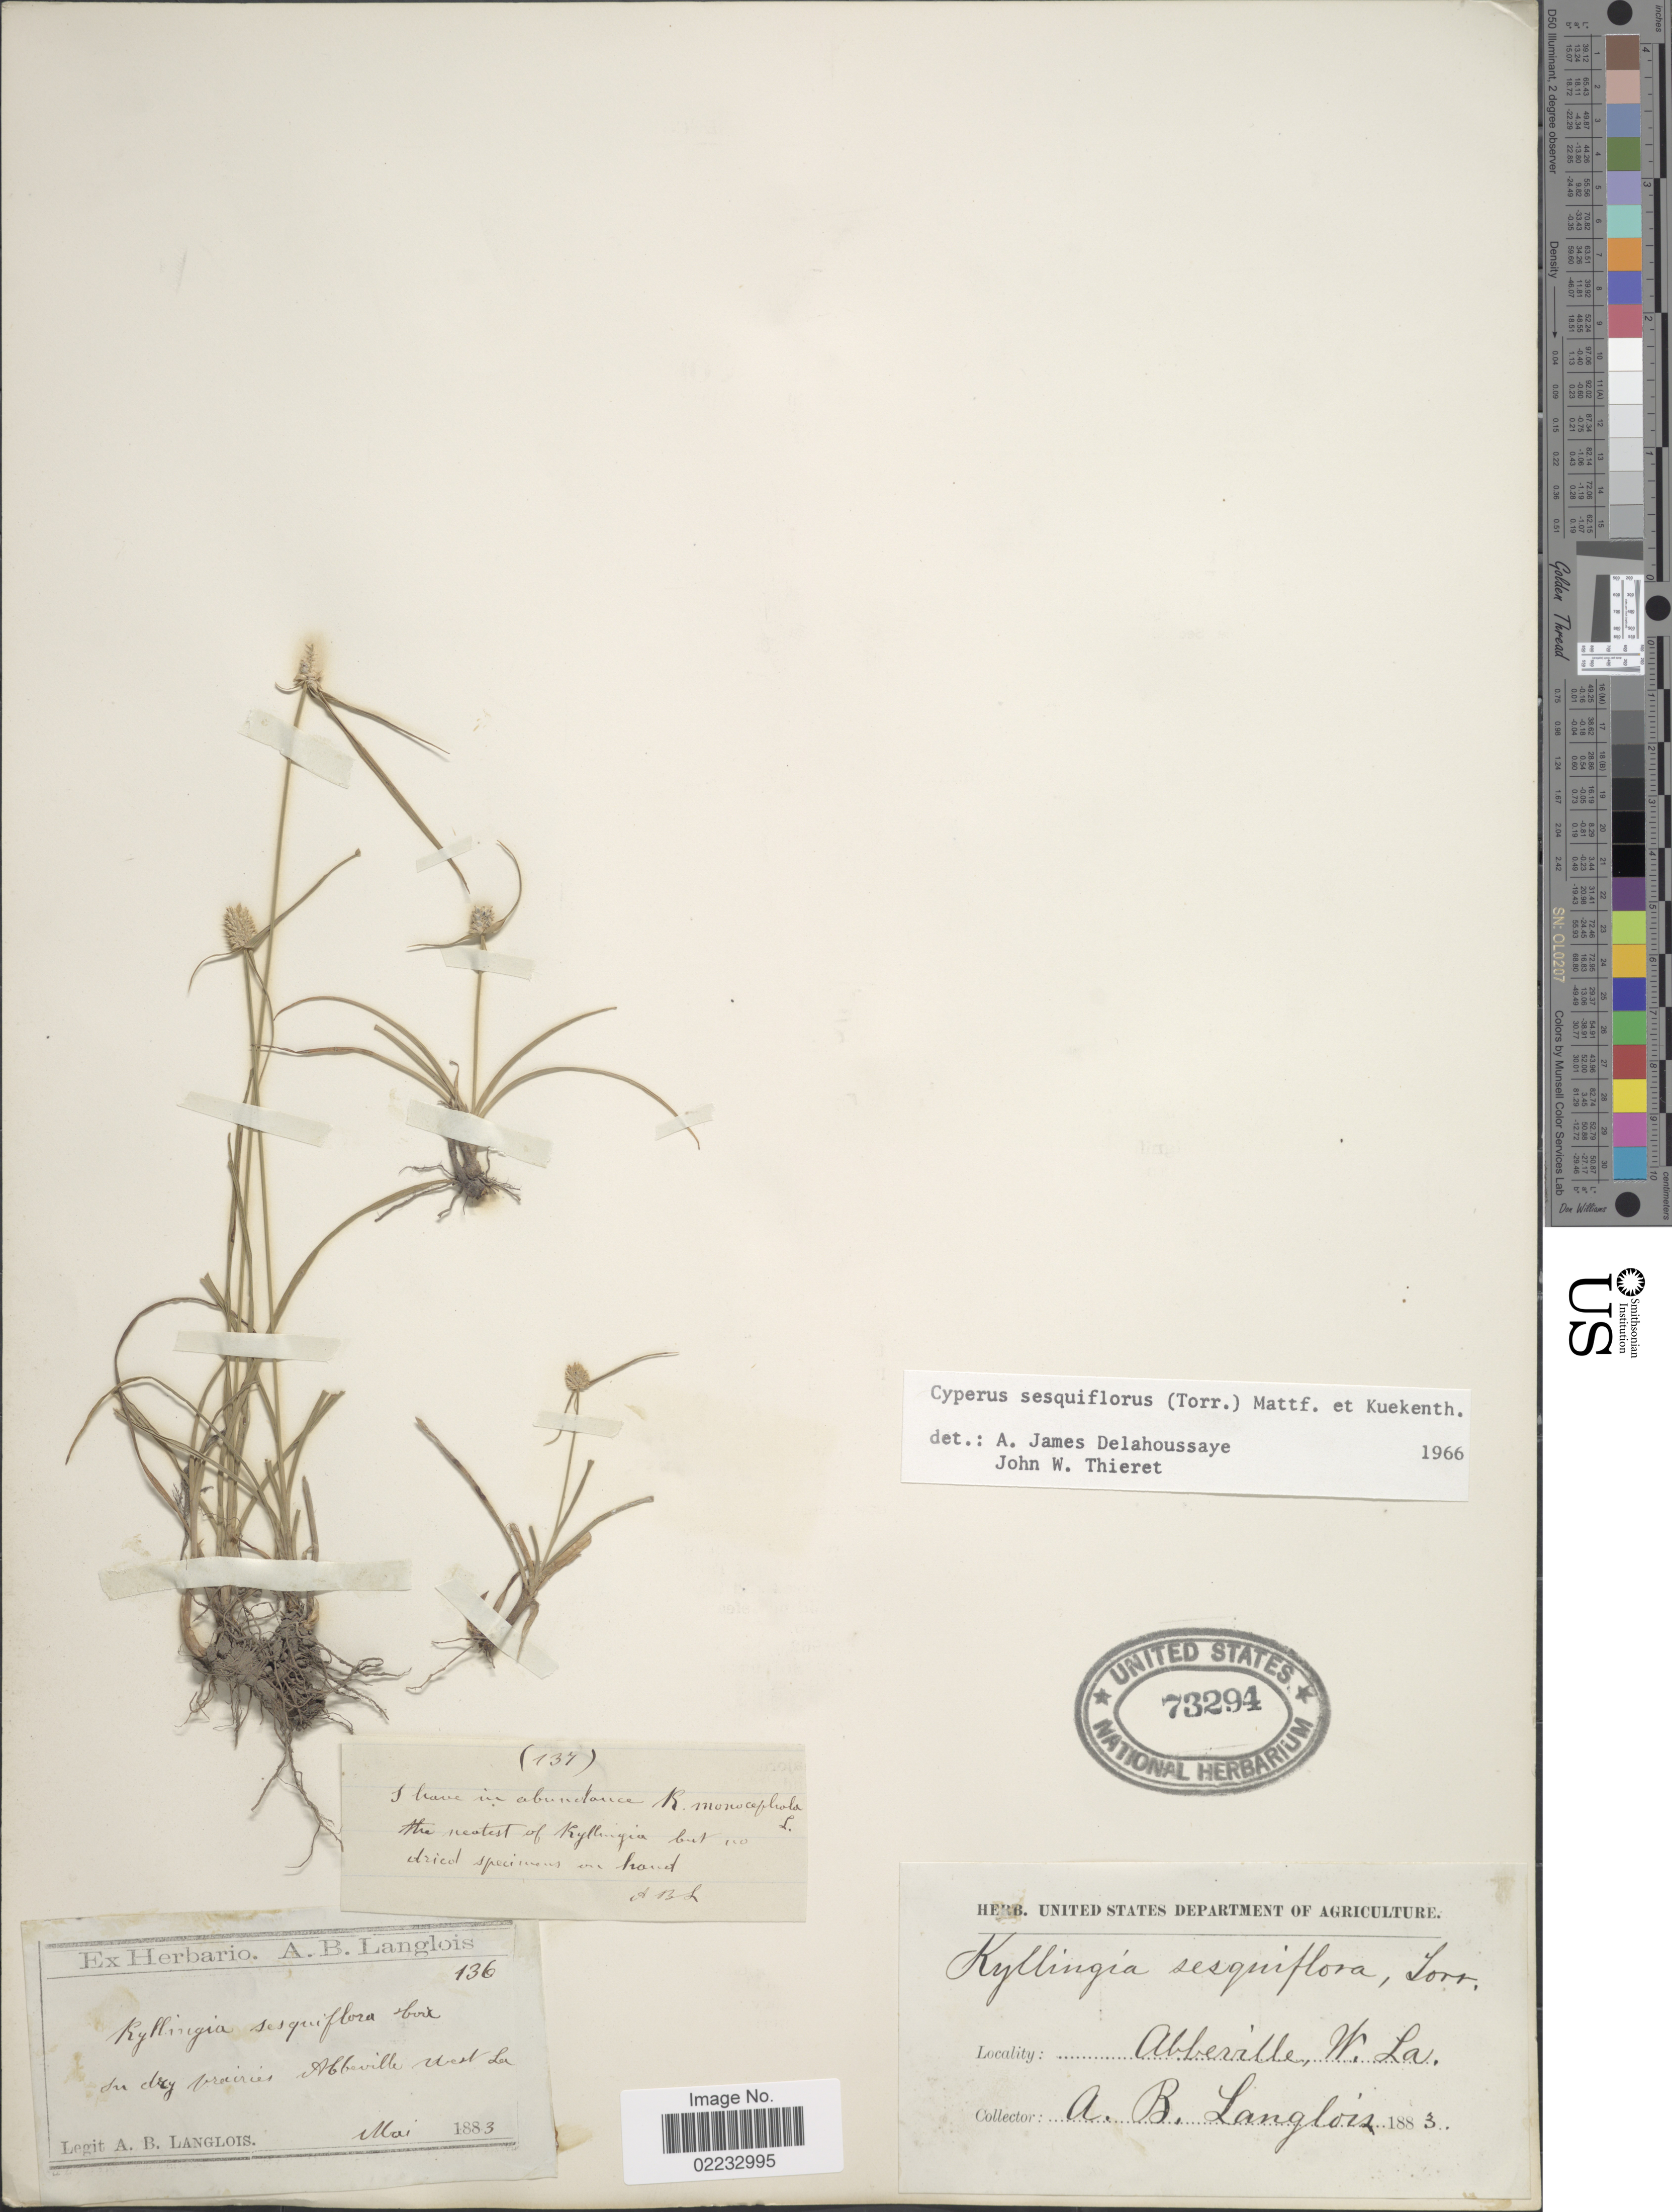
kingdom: Plantae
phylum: Tracheophyta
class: Liliopsida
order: Poales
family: Cyperaceae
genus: Cyperus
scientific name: Cyperus sesquiflorus subsp. sesquiflorus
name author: (Torr.) Mattf. & Kük.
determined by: Strong, M. T., (US), Smithsonian Institution - National Museum of Natural History (UNITED STATES)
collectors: A. Langlois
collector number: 136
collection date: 1883-05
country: United States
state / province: Louisiana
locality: Abbeville, West La.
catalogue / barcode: US 73294